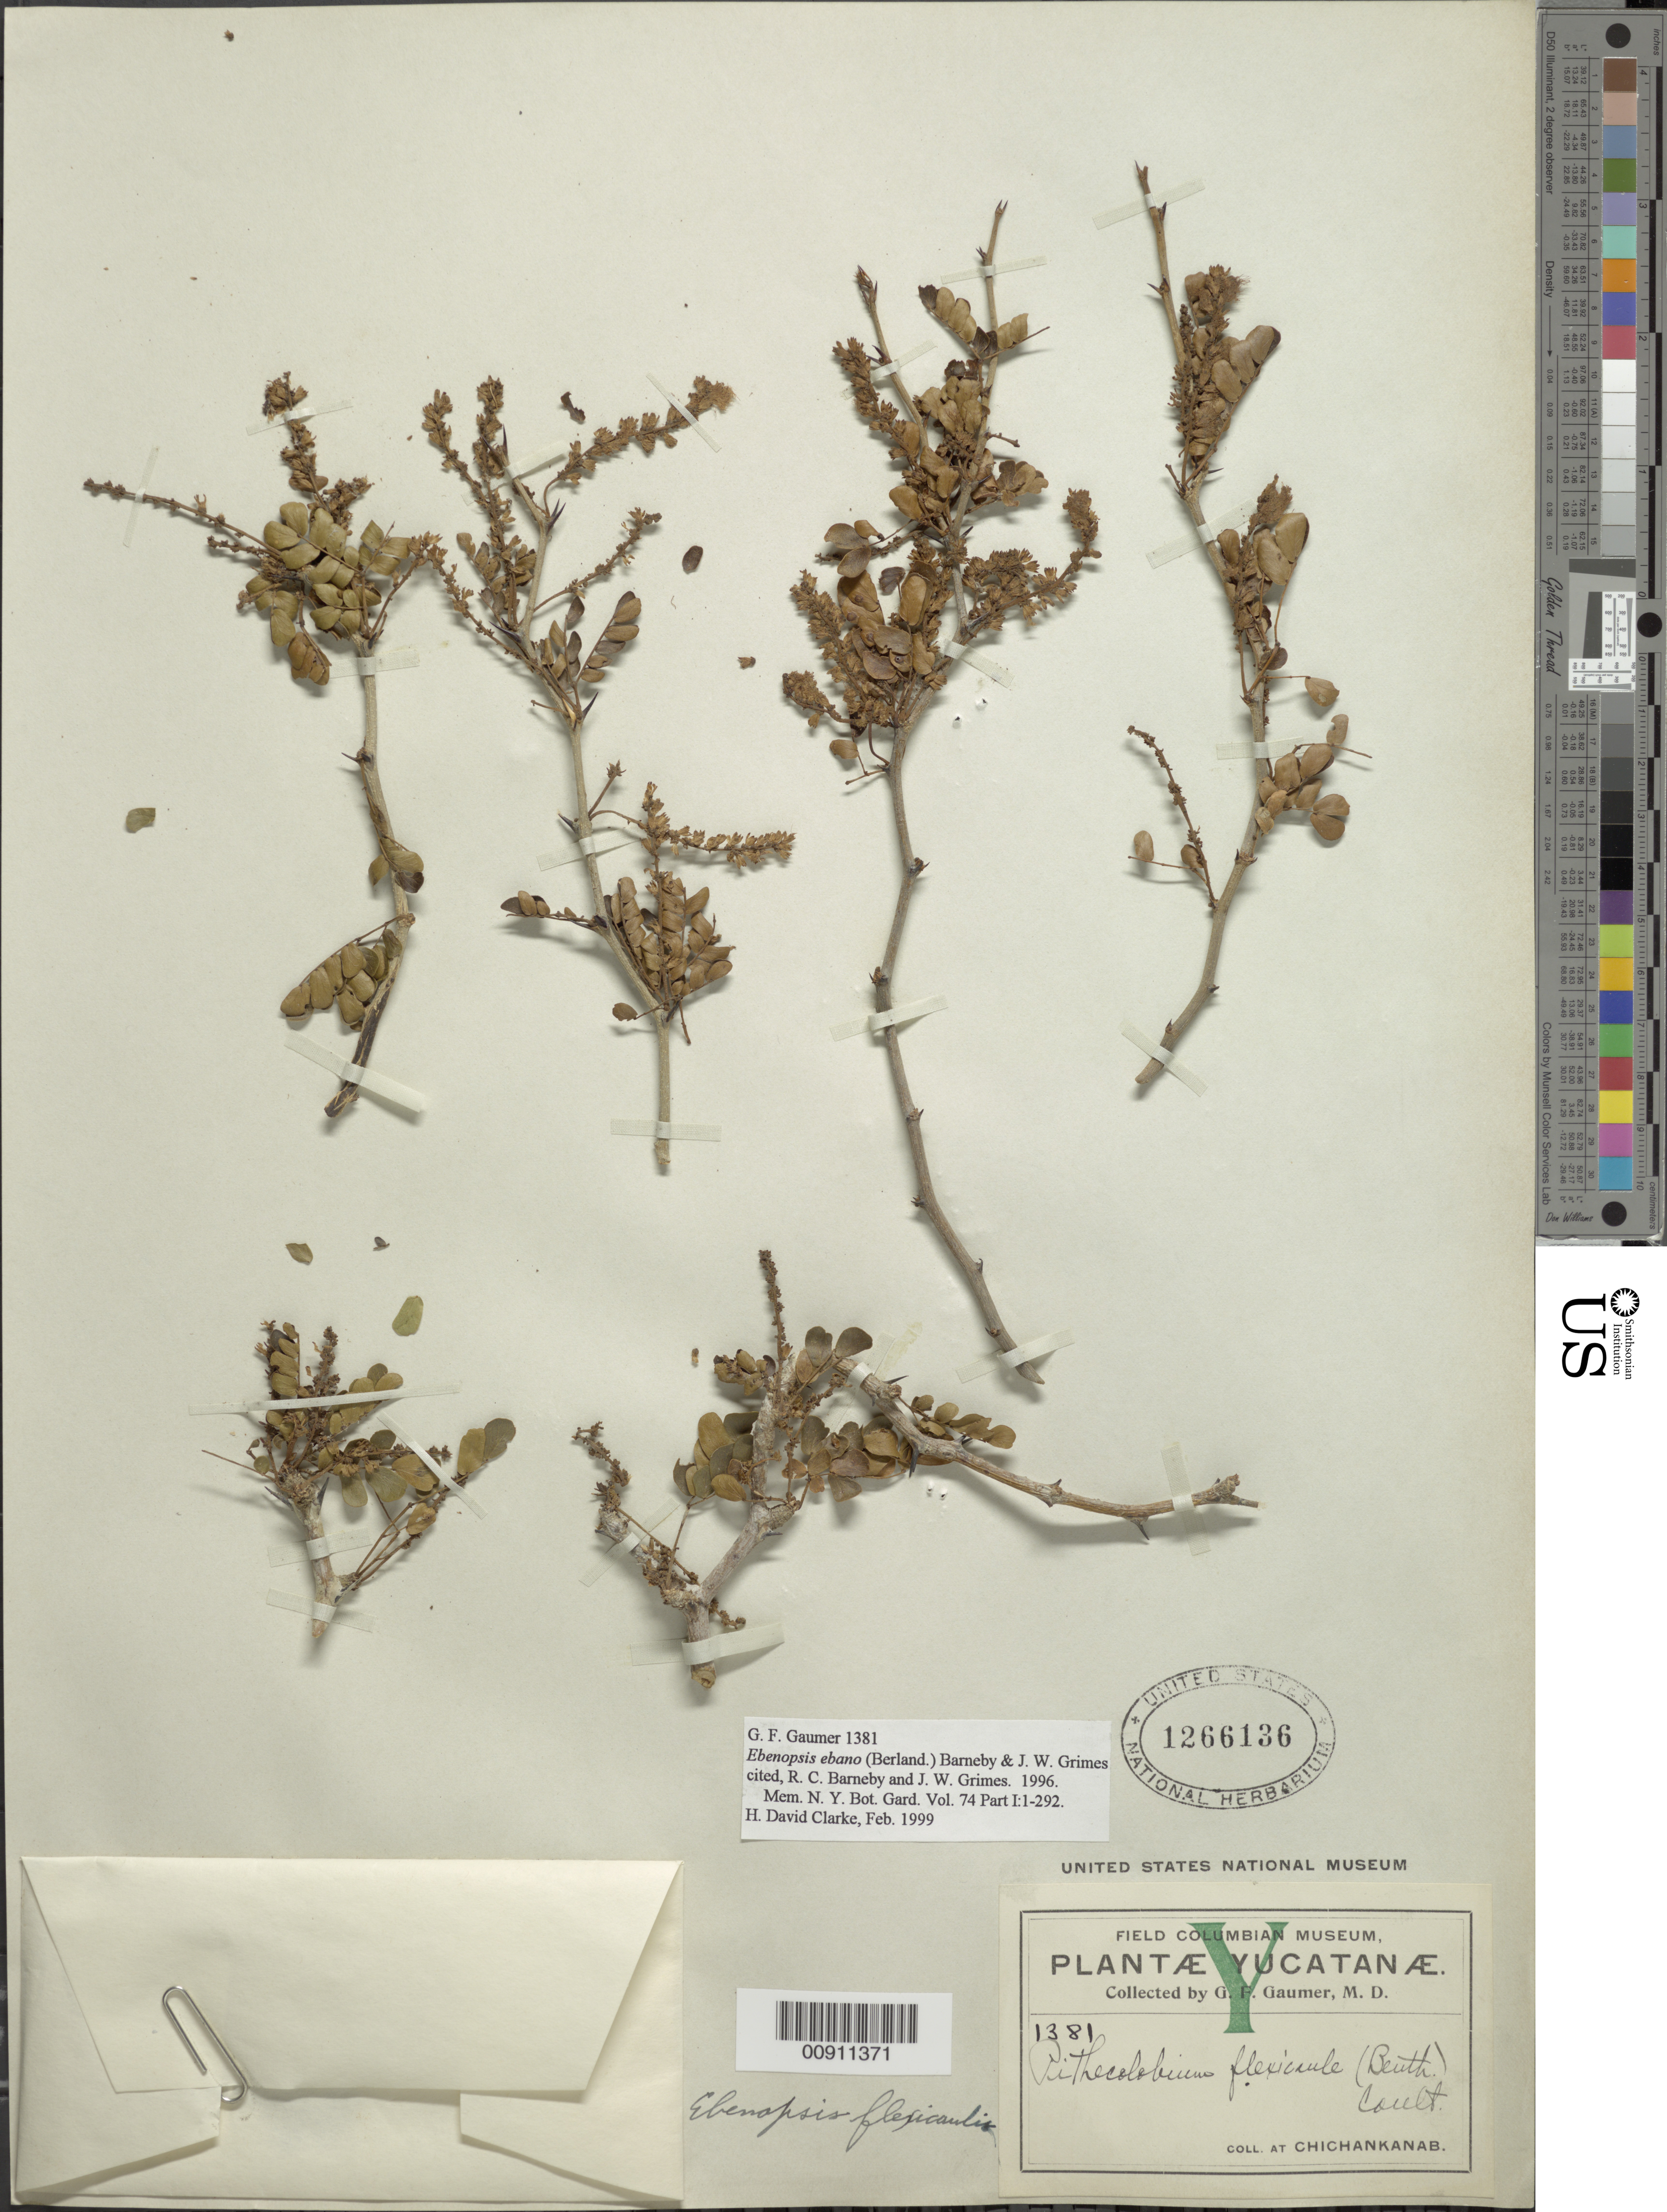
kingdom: Plantae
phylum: Tracheophyta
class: Magnoliopsida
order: Fabales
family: Fabaceae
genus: Ebenopsis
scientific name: Ebenopsis ebano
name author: (Berland.) Barneby & J.W. Grimes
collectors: G. F. Gaumer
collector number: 1381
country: Mexico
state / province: Yucatán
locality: Chichankanab.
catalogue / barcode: US 1266136